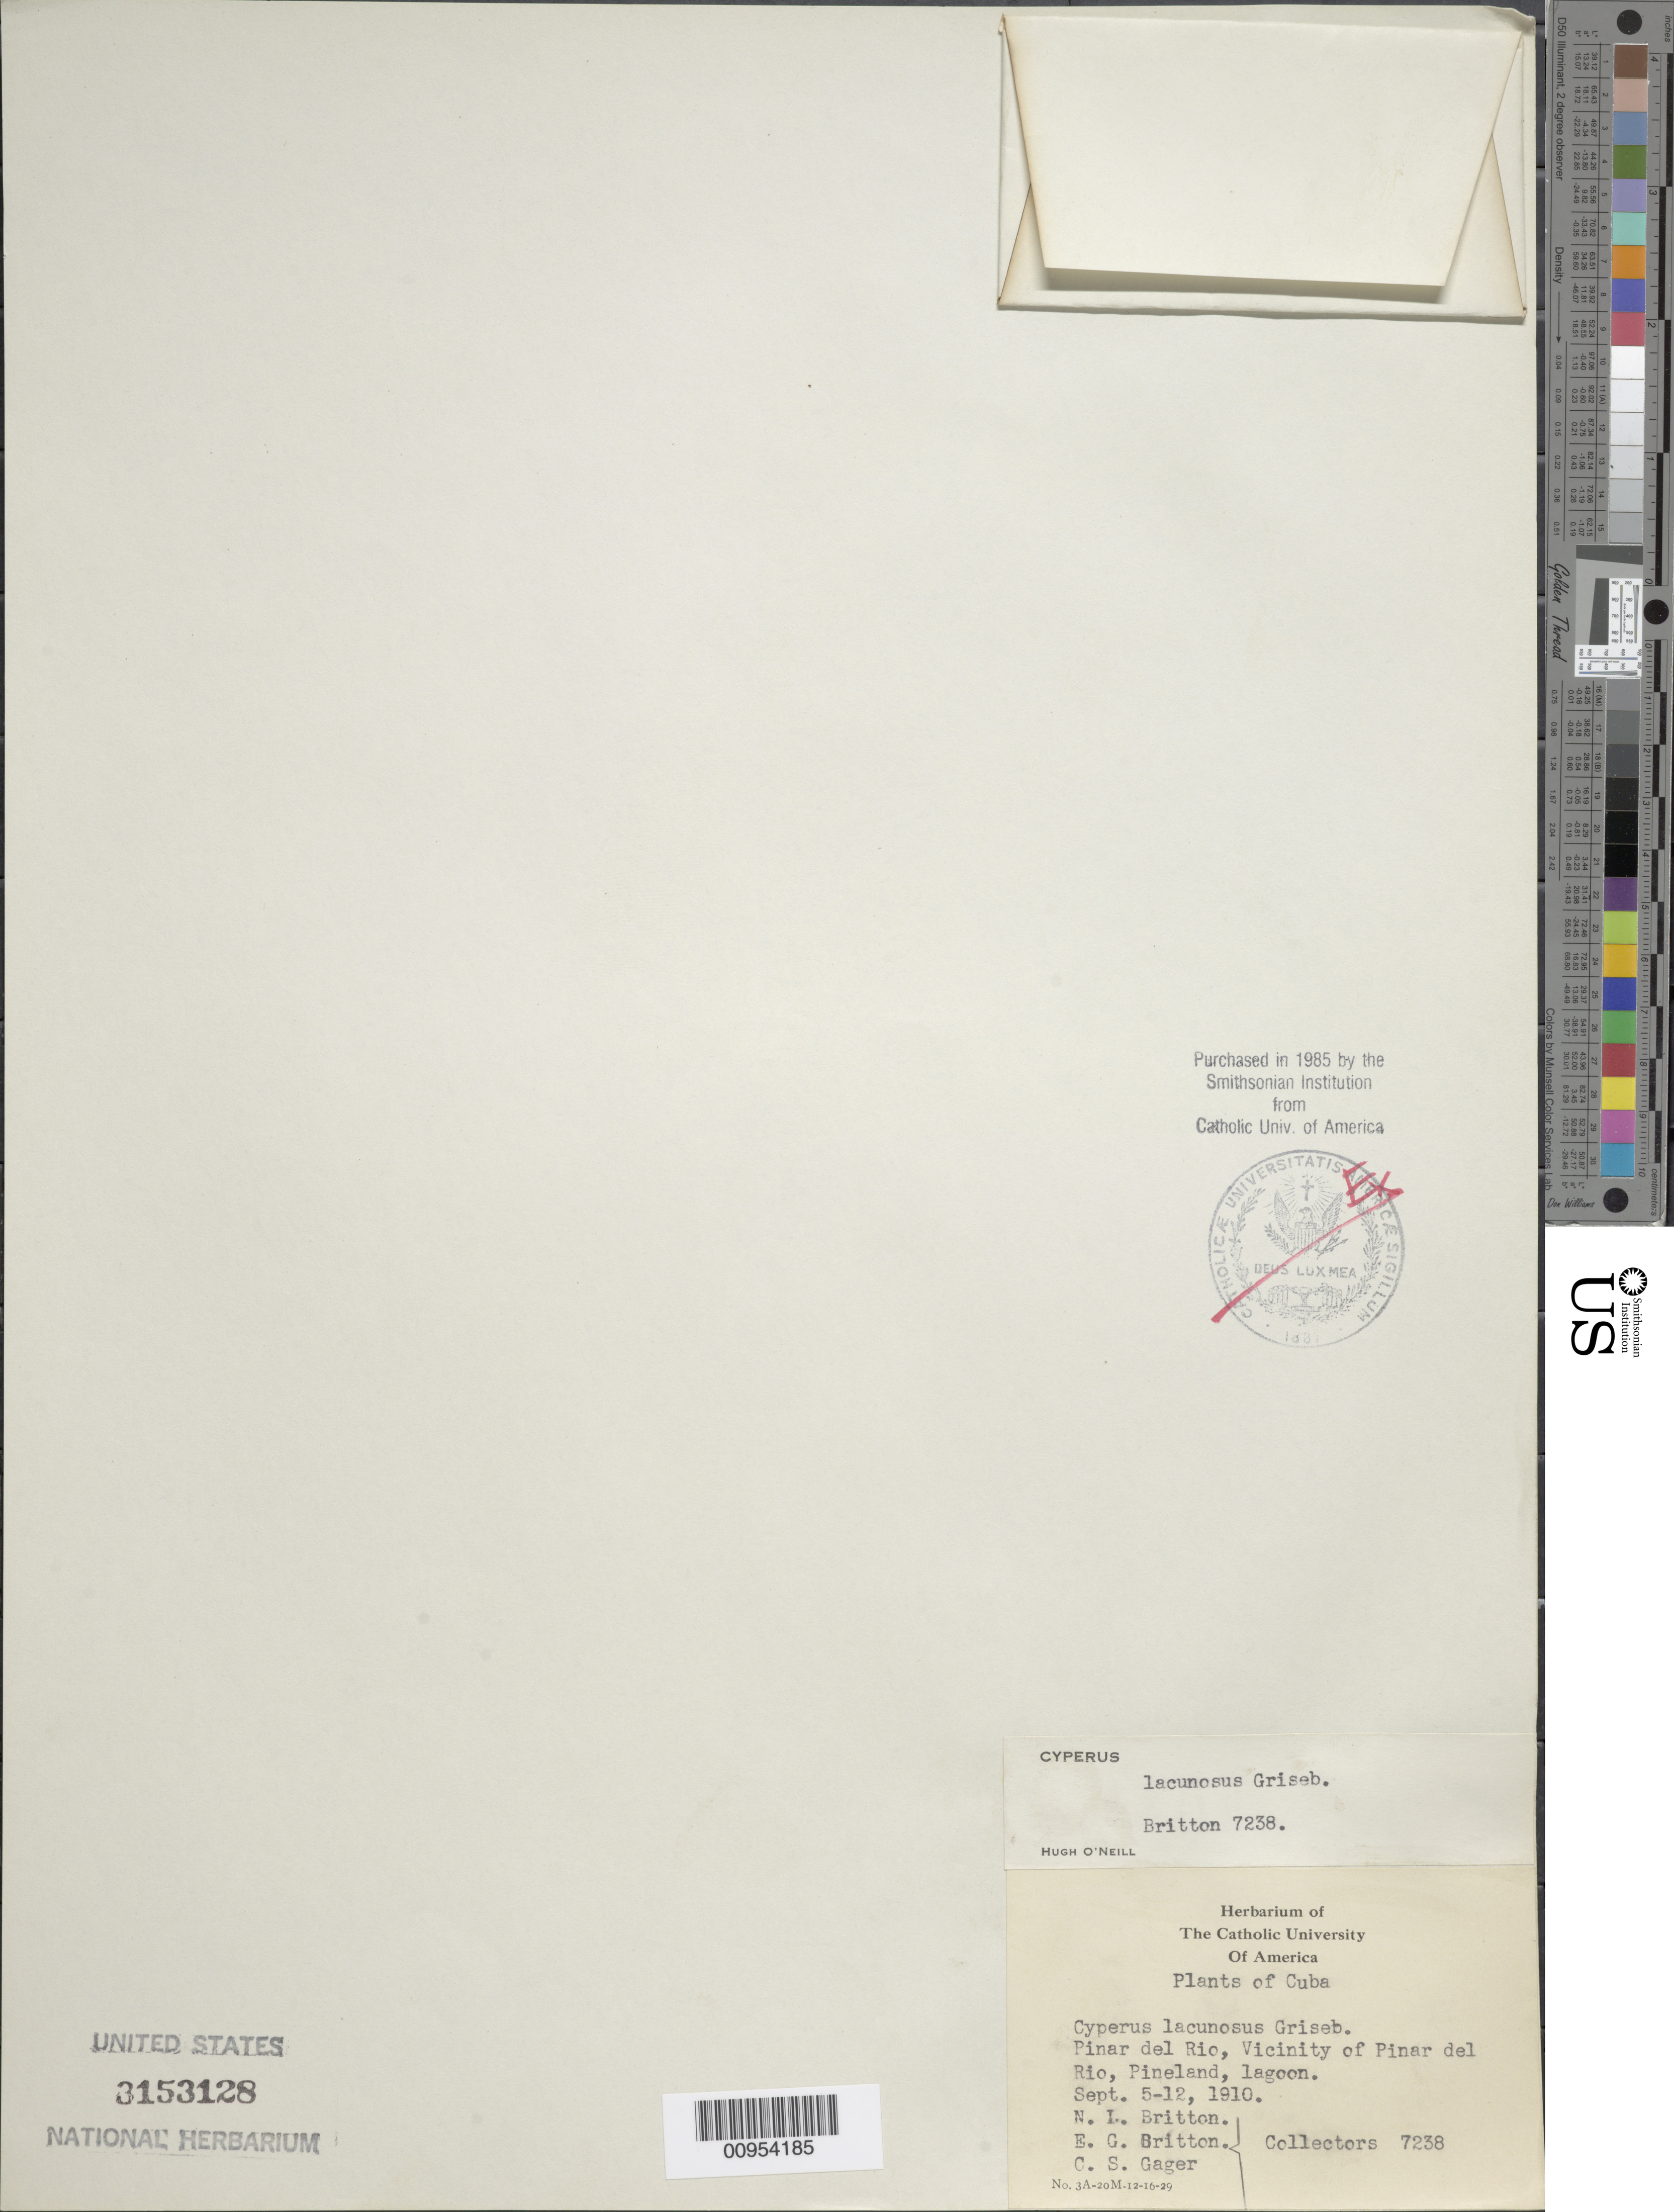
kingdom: Plantae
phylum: Tracheophyta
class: Liliopsida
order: Poales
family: Cyperaceae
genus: Cyperus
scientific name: Cyperus lacunosus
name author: Griseb.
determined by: O'Neill, Hugh T.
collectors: N. Britton, C. E. Britton & C. Gager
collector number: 7238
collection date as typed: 05 Sep 1910 to 12 Sep 1910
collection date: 1910-09-05/1910-09-12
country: Cuba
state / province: Pinar del Rio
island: Cuba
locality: Pinar del Rio, pineland, lagoon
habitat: Pineland, lagoon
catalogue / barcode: US 3153128